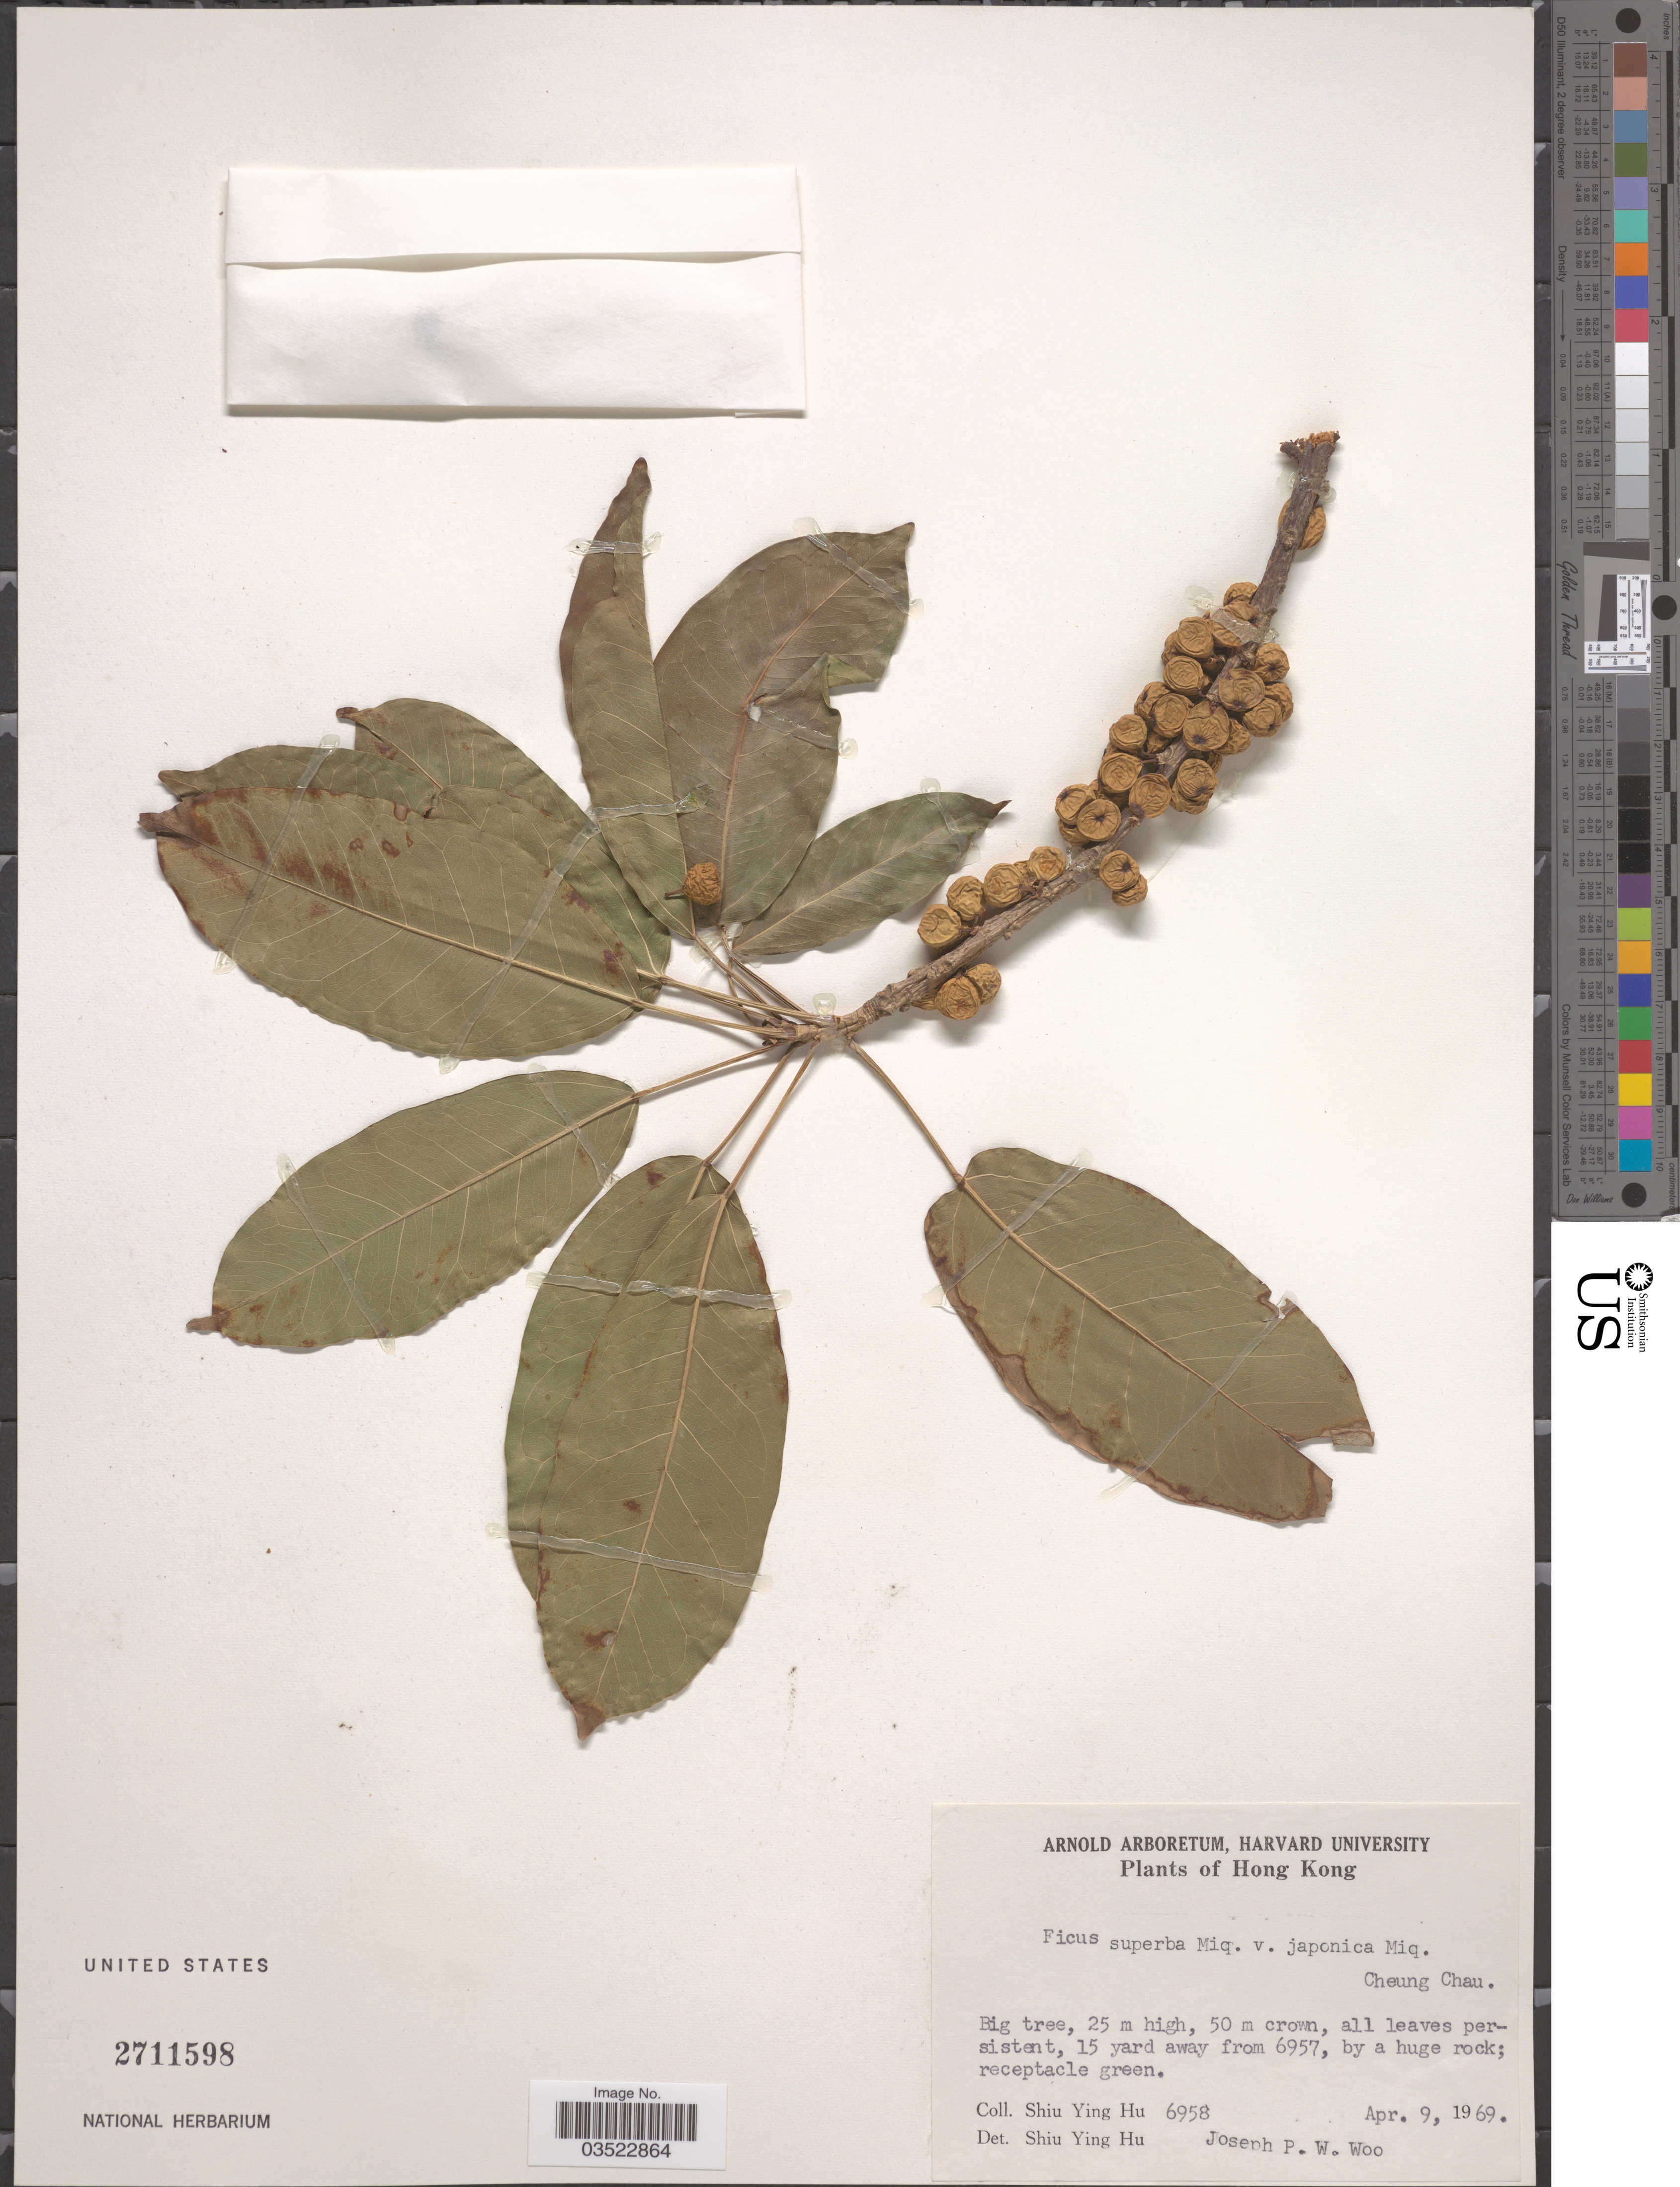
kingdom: Plantae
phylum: Tracheophyta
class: Magnoliopsida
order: Rosales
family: Moraceae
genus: Ficus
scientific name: Ficus superba var. japonica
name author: Miq.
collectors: S. Y. Hu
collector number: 6958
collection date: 1969-04-09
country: China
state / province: Hong Kong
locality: Cheung Chau.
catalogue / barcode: US 2711598